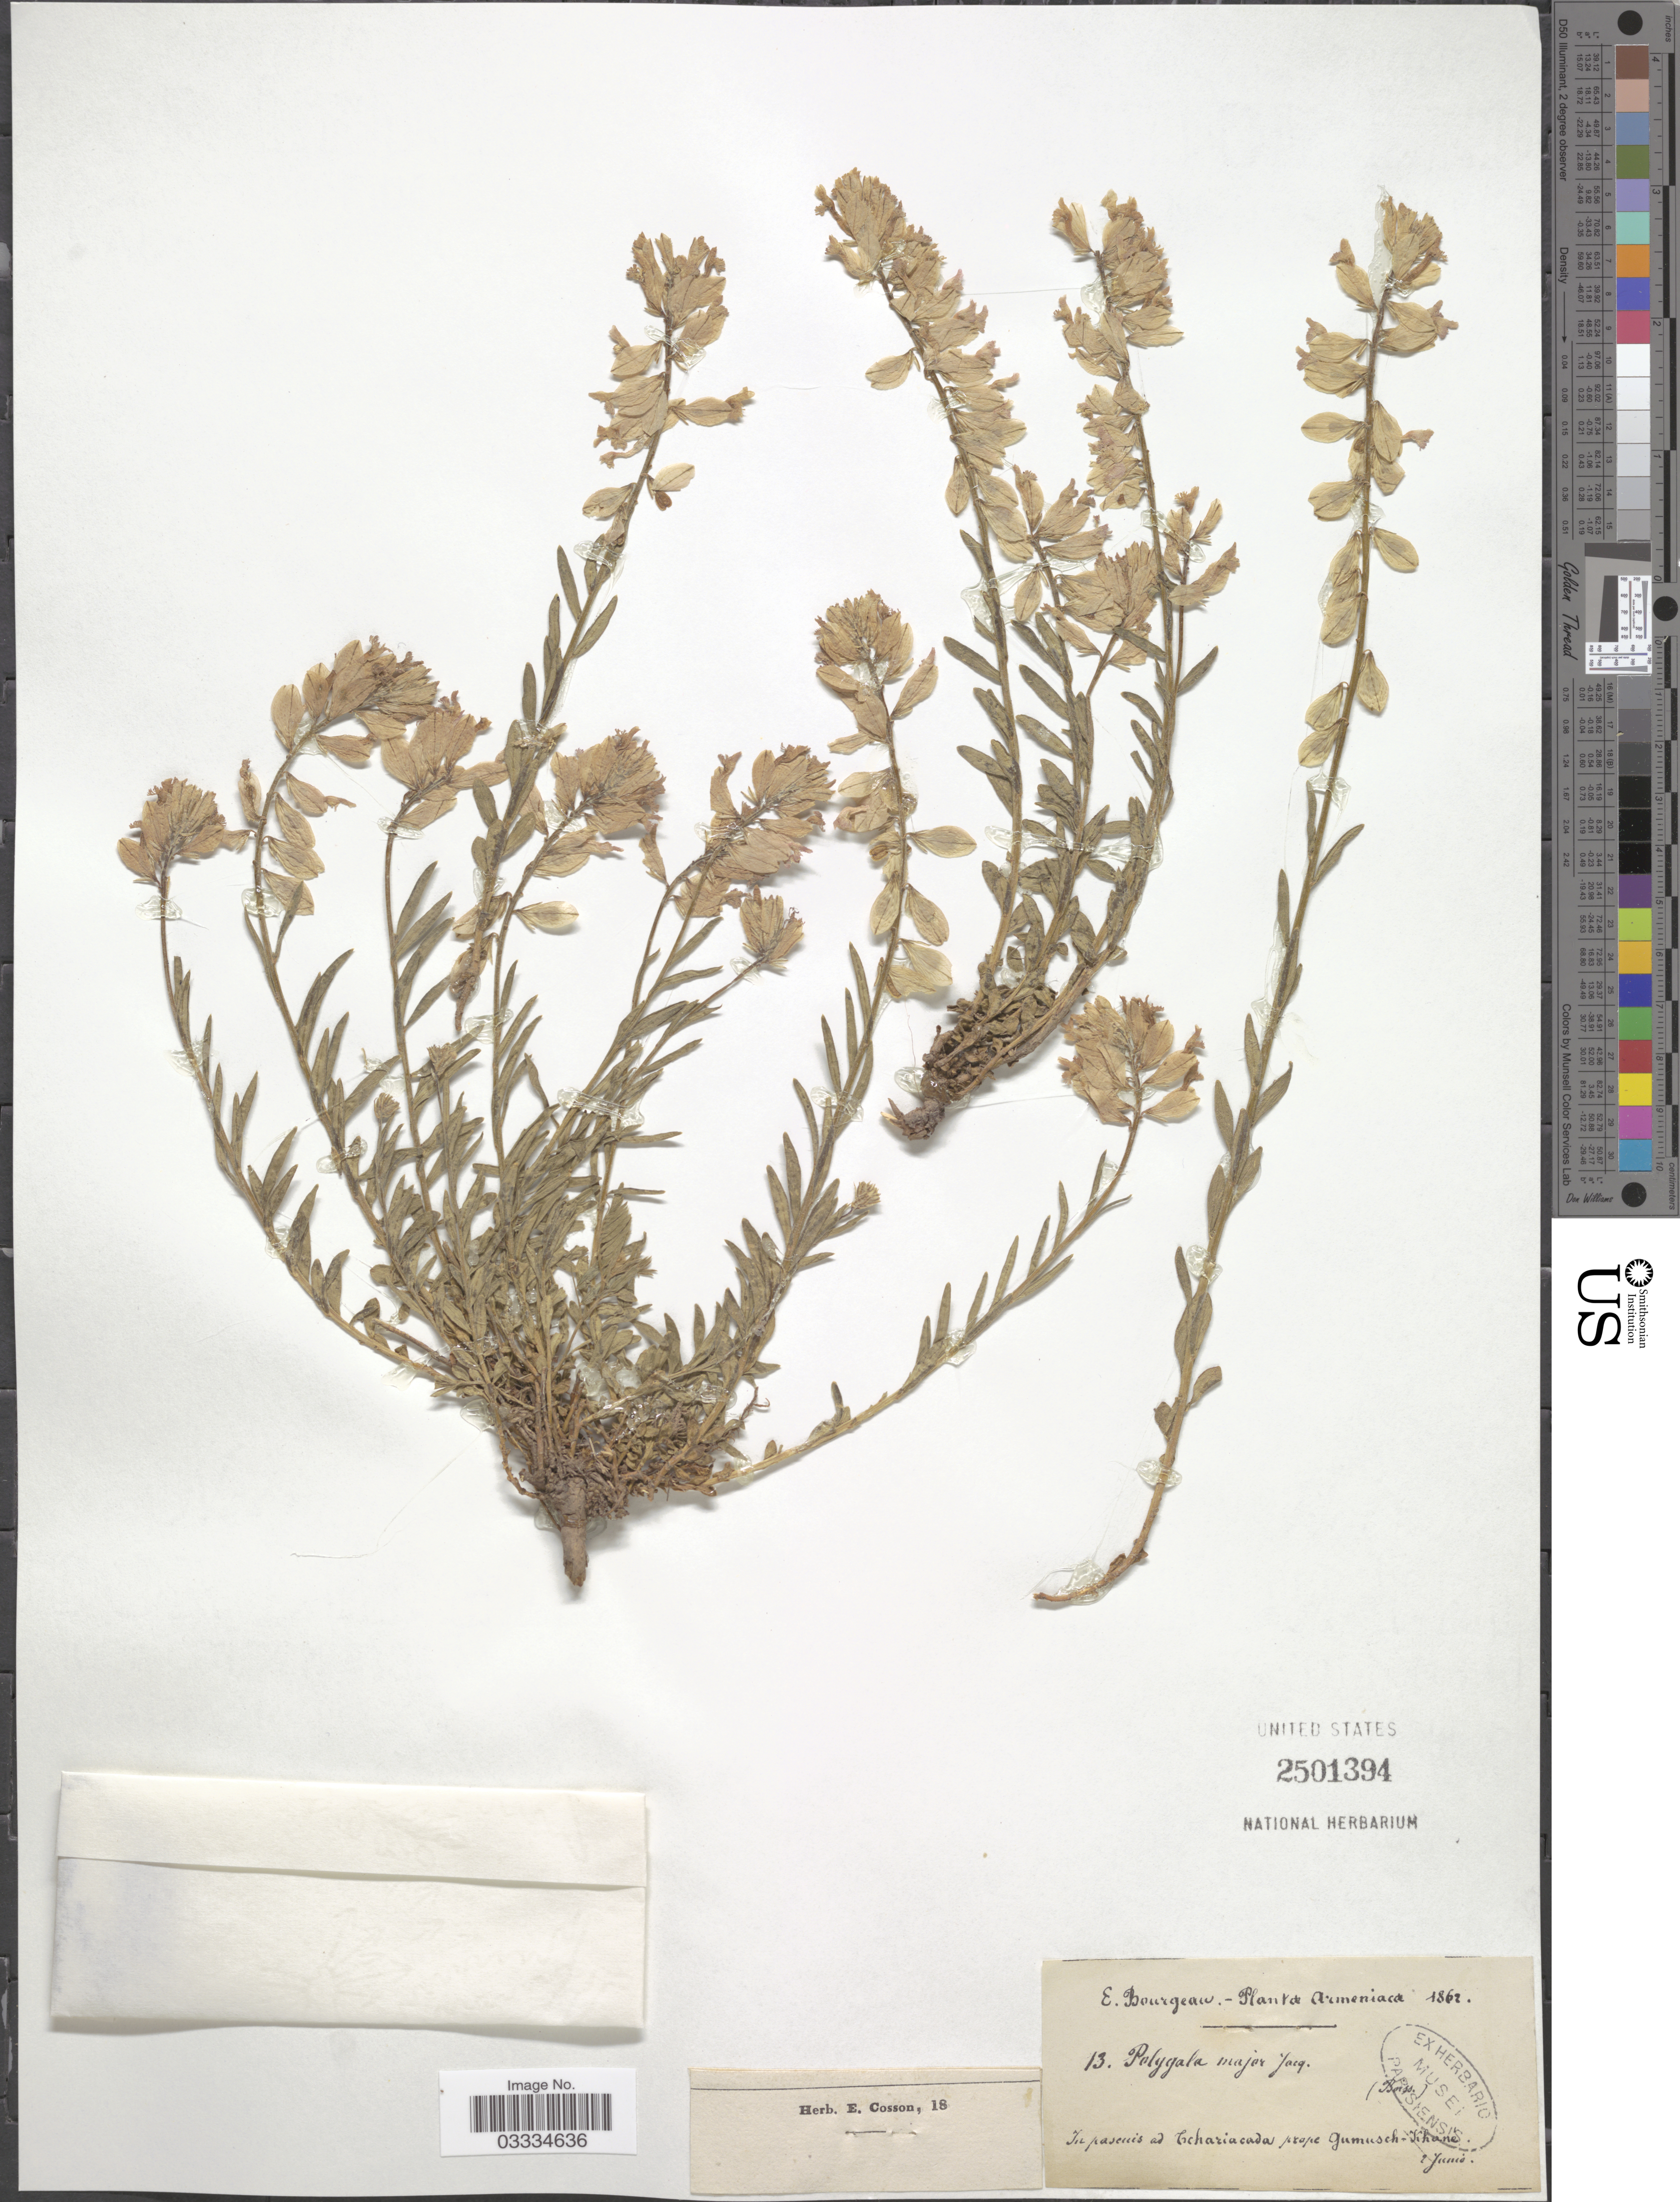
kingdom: Plantae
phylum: Tracheophyta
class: Magnoliopsida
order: Fabales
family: Polygalaceae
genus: Polygala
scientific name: Polygala major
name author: Jacq.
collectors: E. Bourgeau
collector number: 13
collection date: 1862-06-02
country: Armenia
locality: In pasensis ad Tchariacada prope Gumusch - Khane.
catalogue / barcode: US 2501394